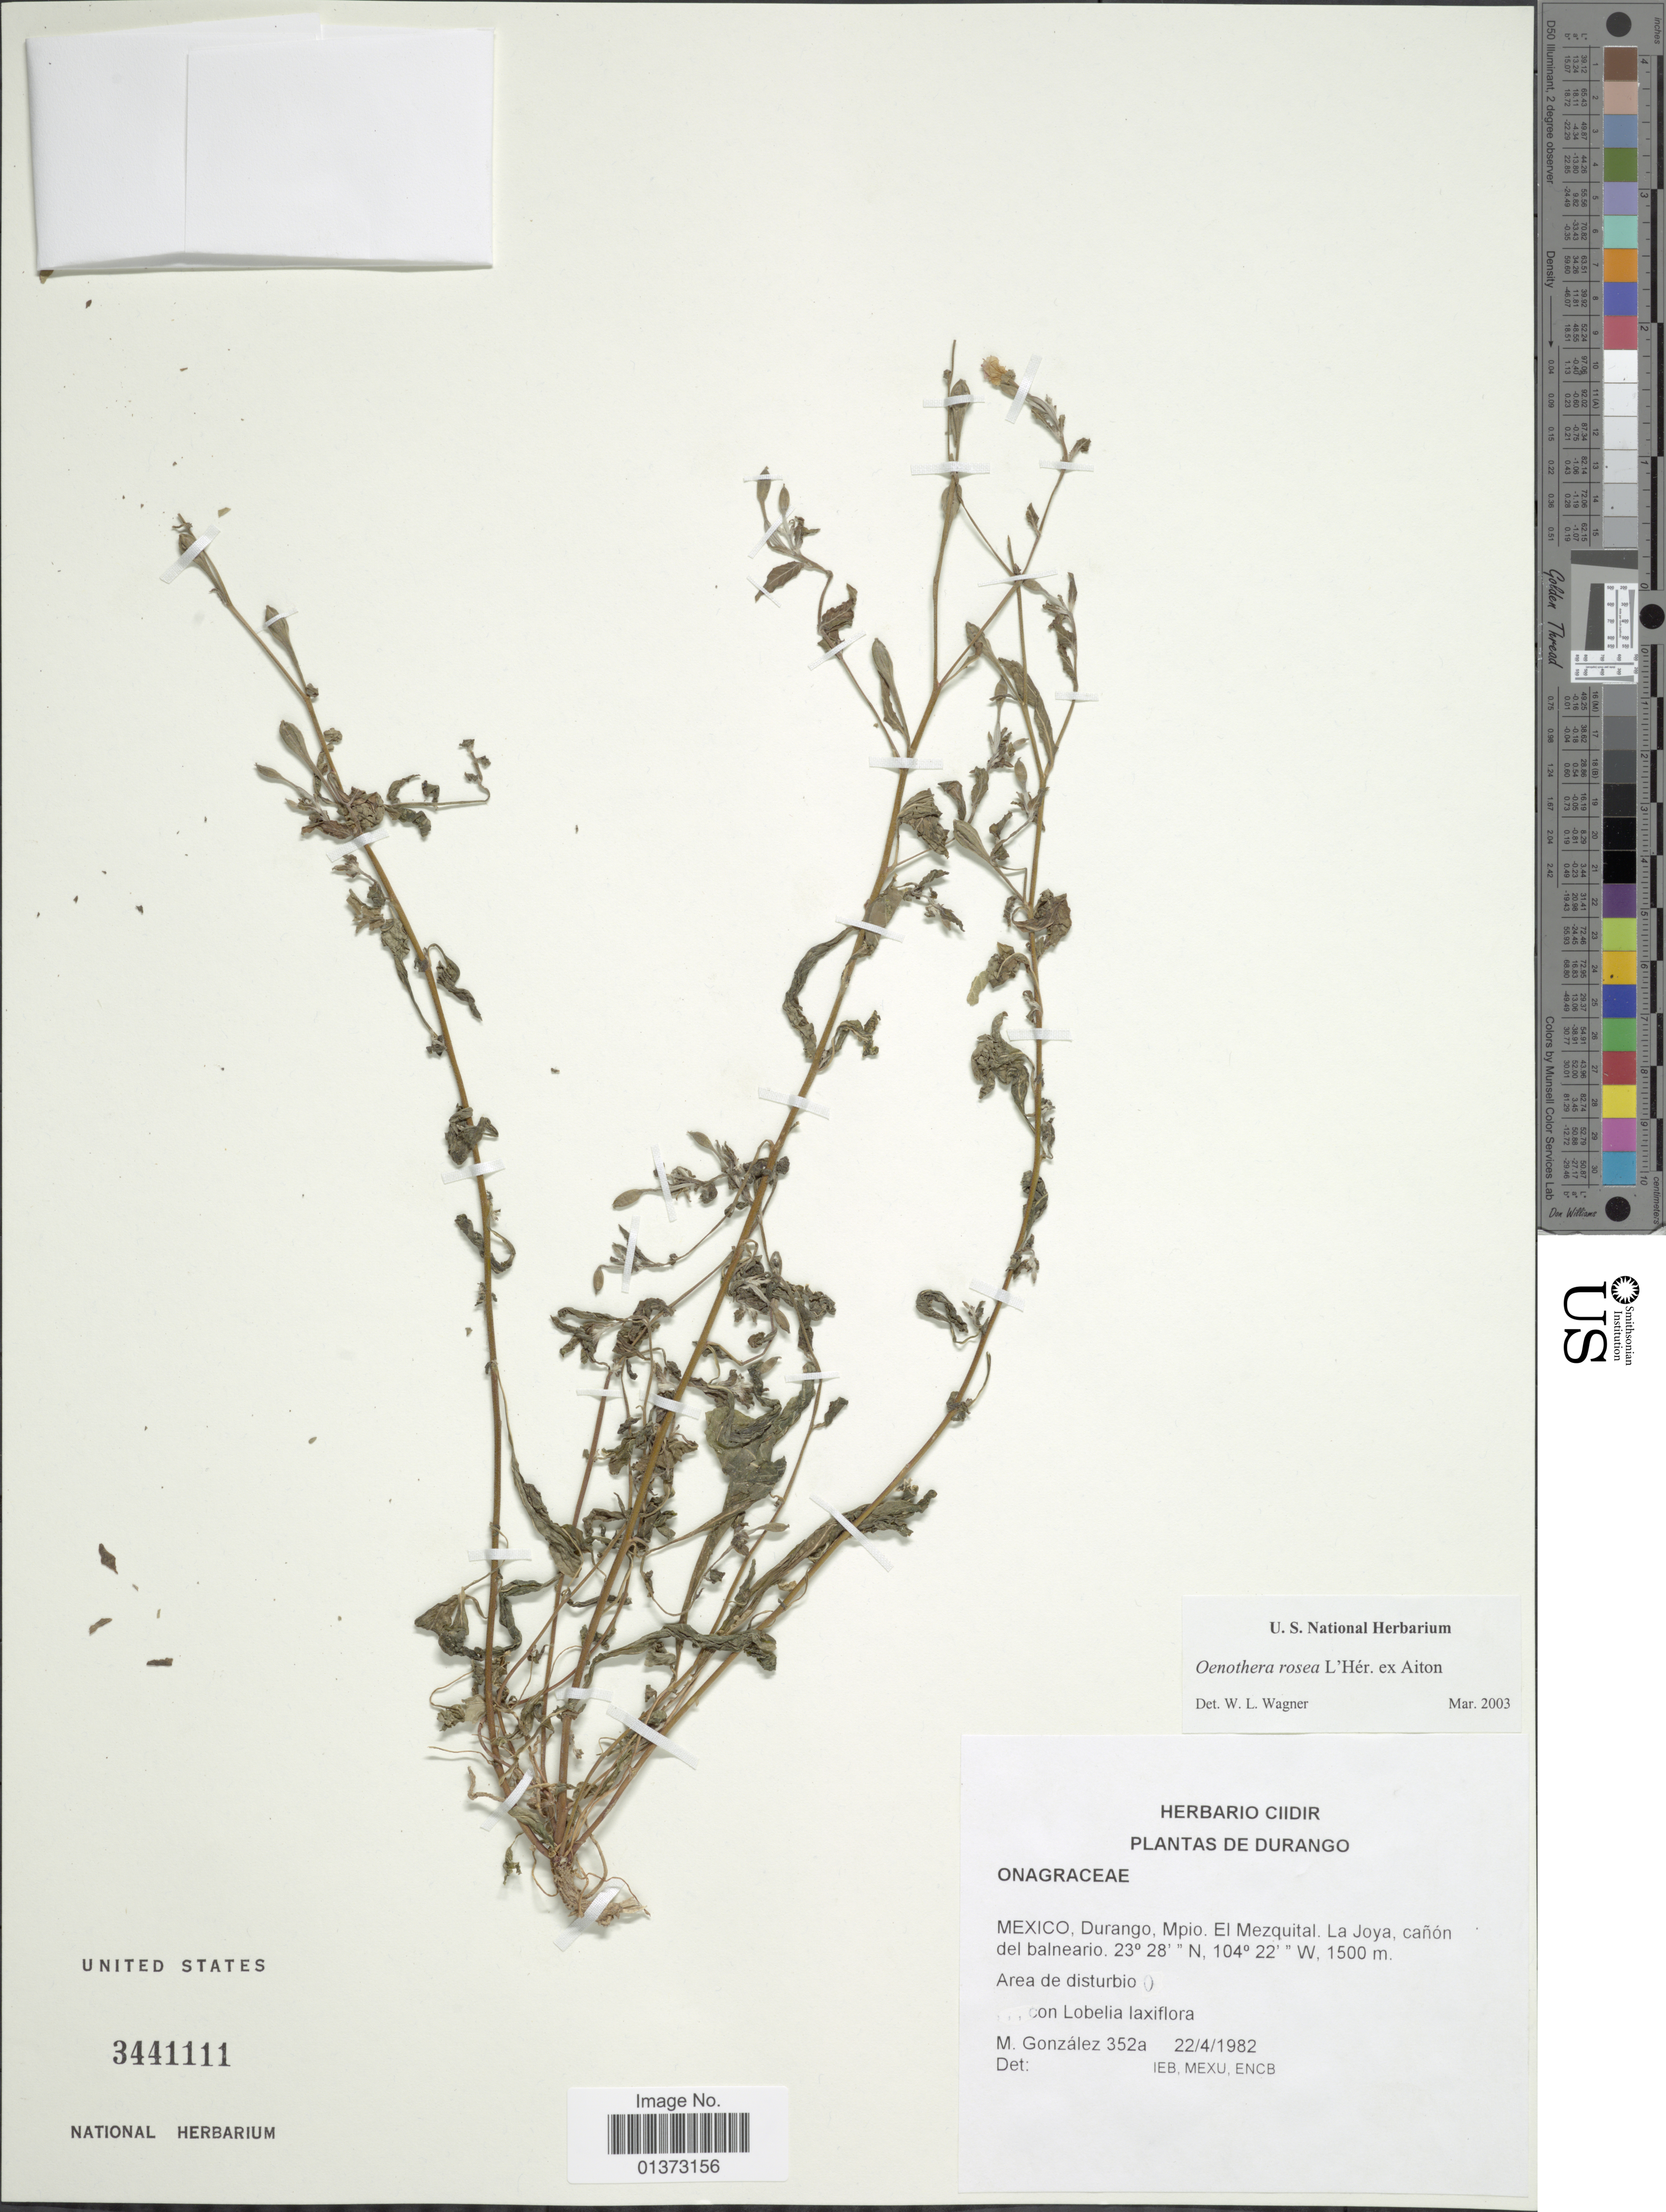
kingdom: Plantae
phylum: Tracheophyta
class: Magnoliopsida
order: Myrtales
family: Onagraceae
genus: Oenothera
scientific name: Oenothera rosea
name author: L'Hér. ex Aiton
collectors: M. González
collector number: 352a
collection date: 1982-04-22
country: Mexico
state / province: Durango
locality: Mpio. El Mezquital, La Joya, cañon del balneario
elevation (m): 1500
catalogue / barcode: US 3441111